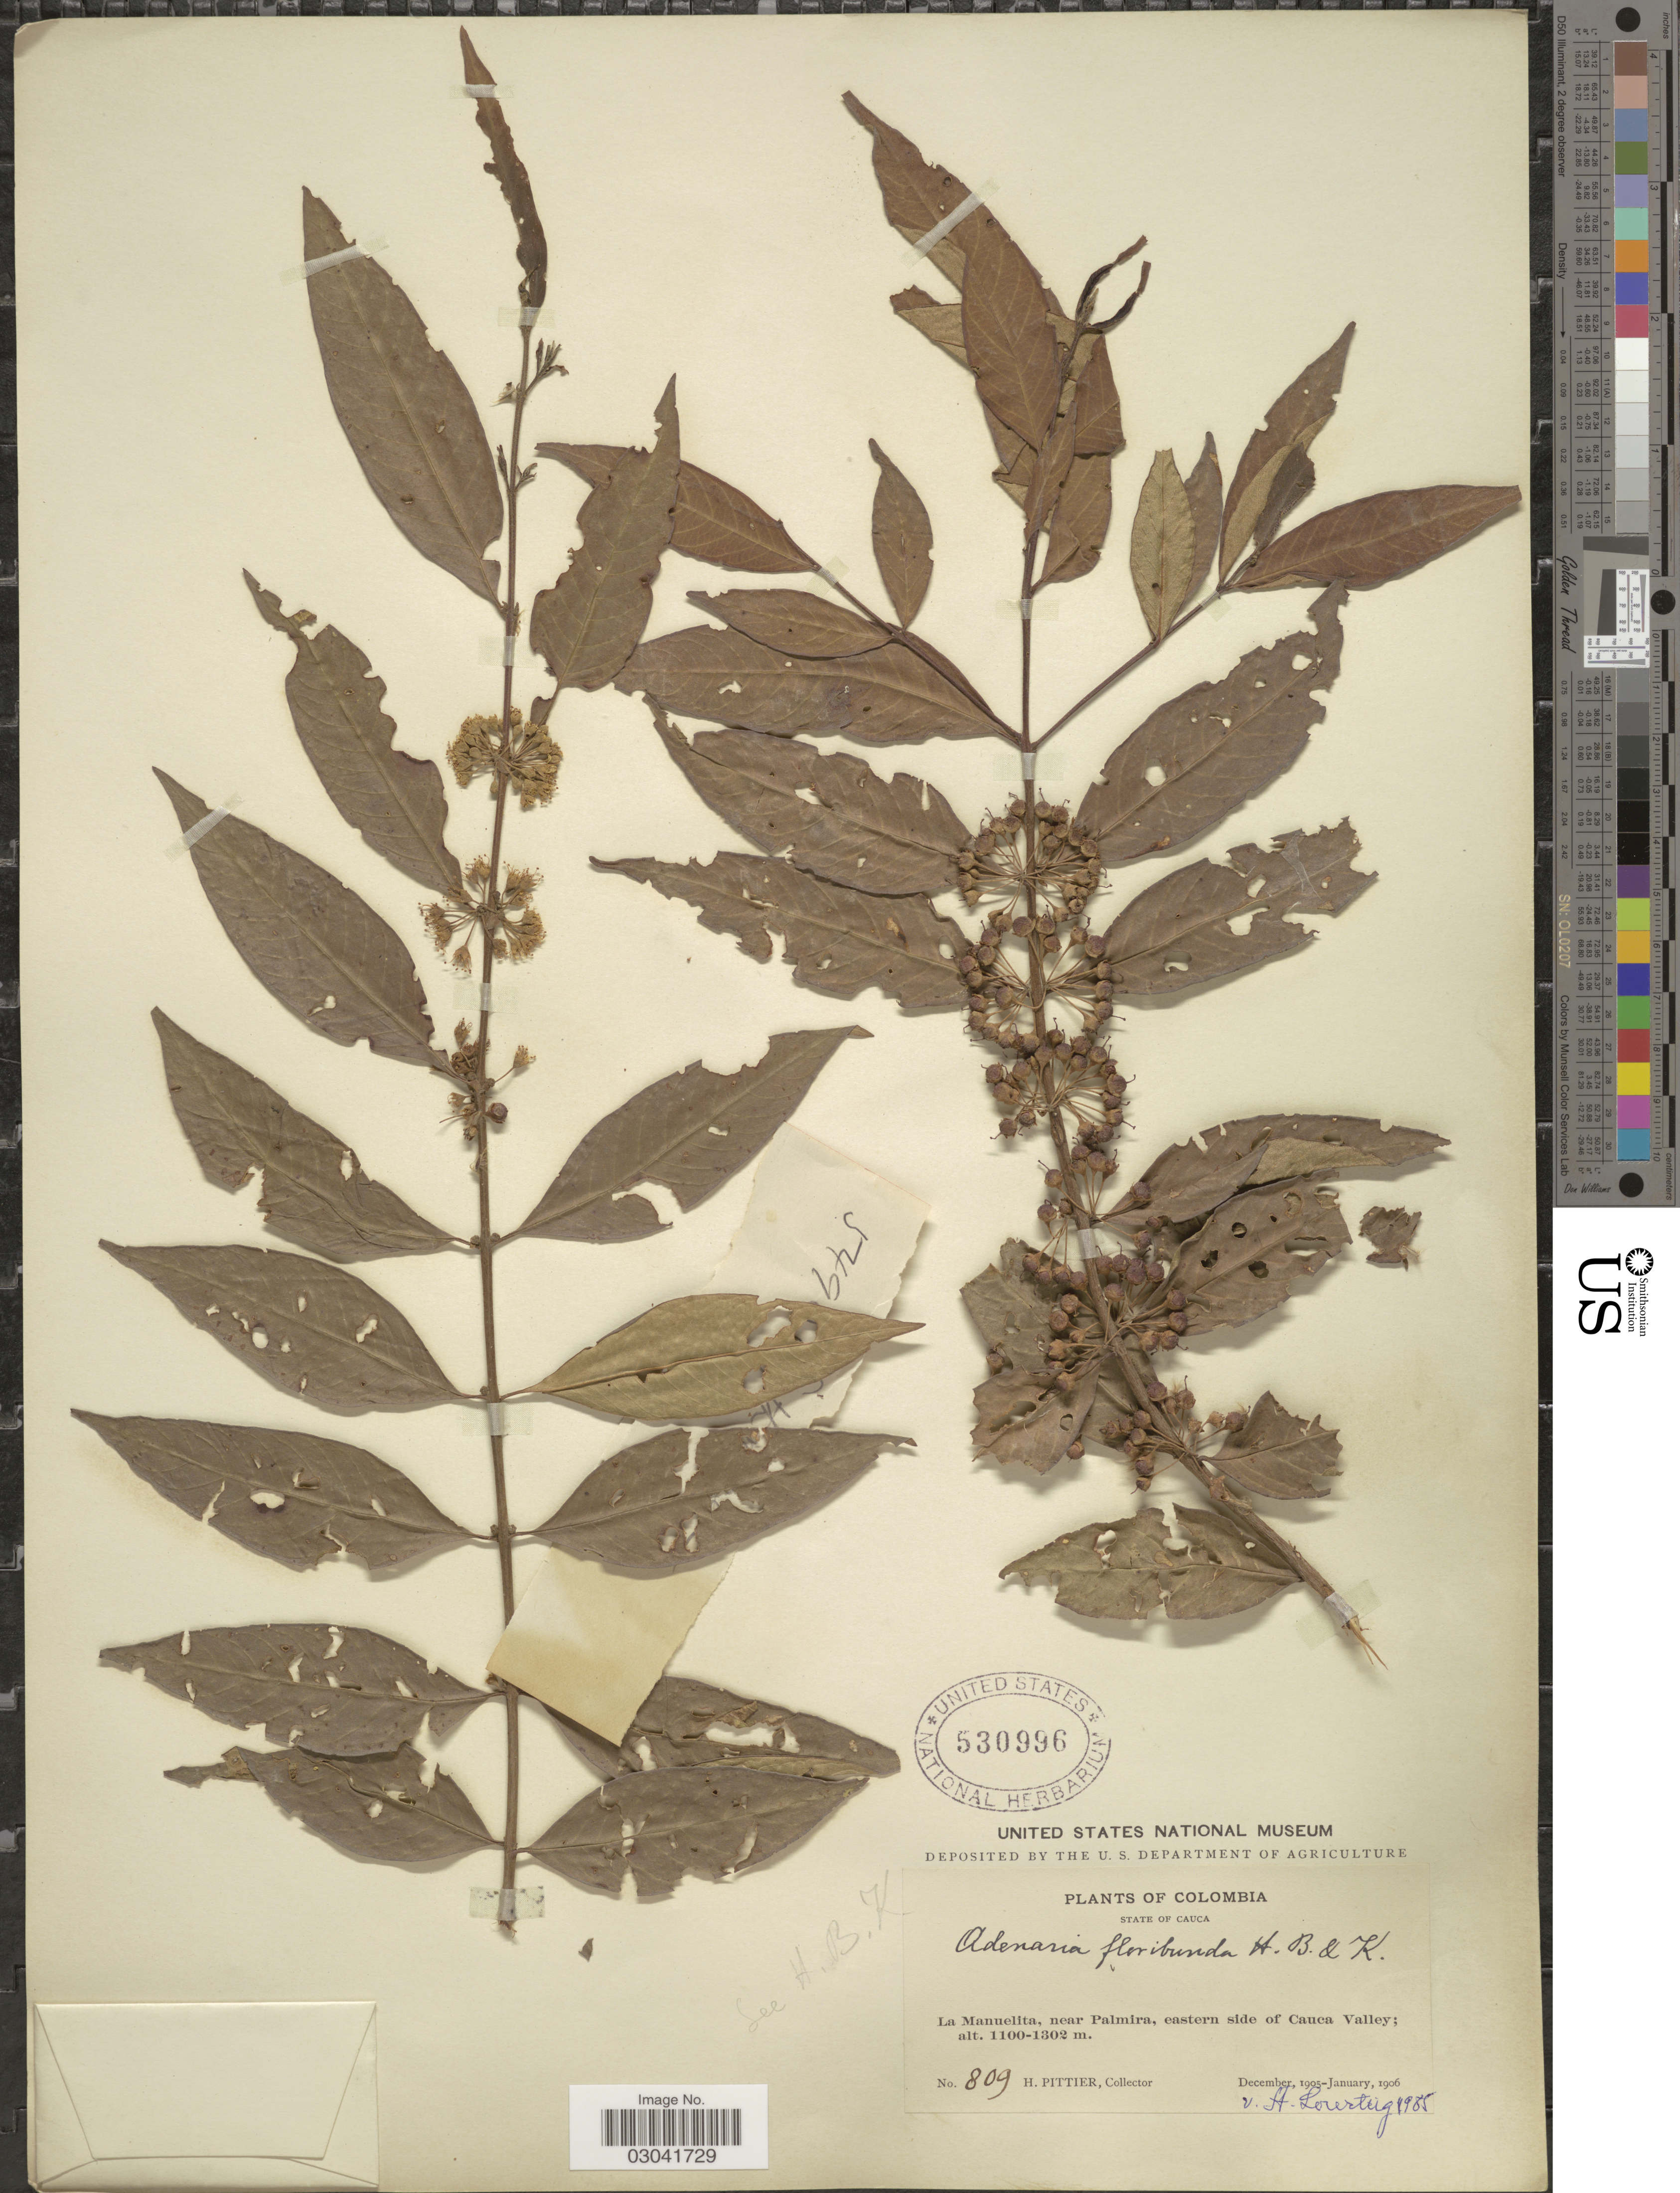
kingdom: Plantae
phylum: Tracheophyta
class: Magnoliopsida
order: Myrtales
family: Lythraceae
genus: Adenaria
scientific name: Adenaria floribunda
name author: Kunth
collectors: H. F. Pittier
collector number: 809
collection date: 1905-12/1906-01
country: Colombia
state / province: Cauca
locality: La Manuelita, near Palmira, eastern side of Cauca Valley.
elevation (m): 1100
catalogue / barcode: US 530996